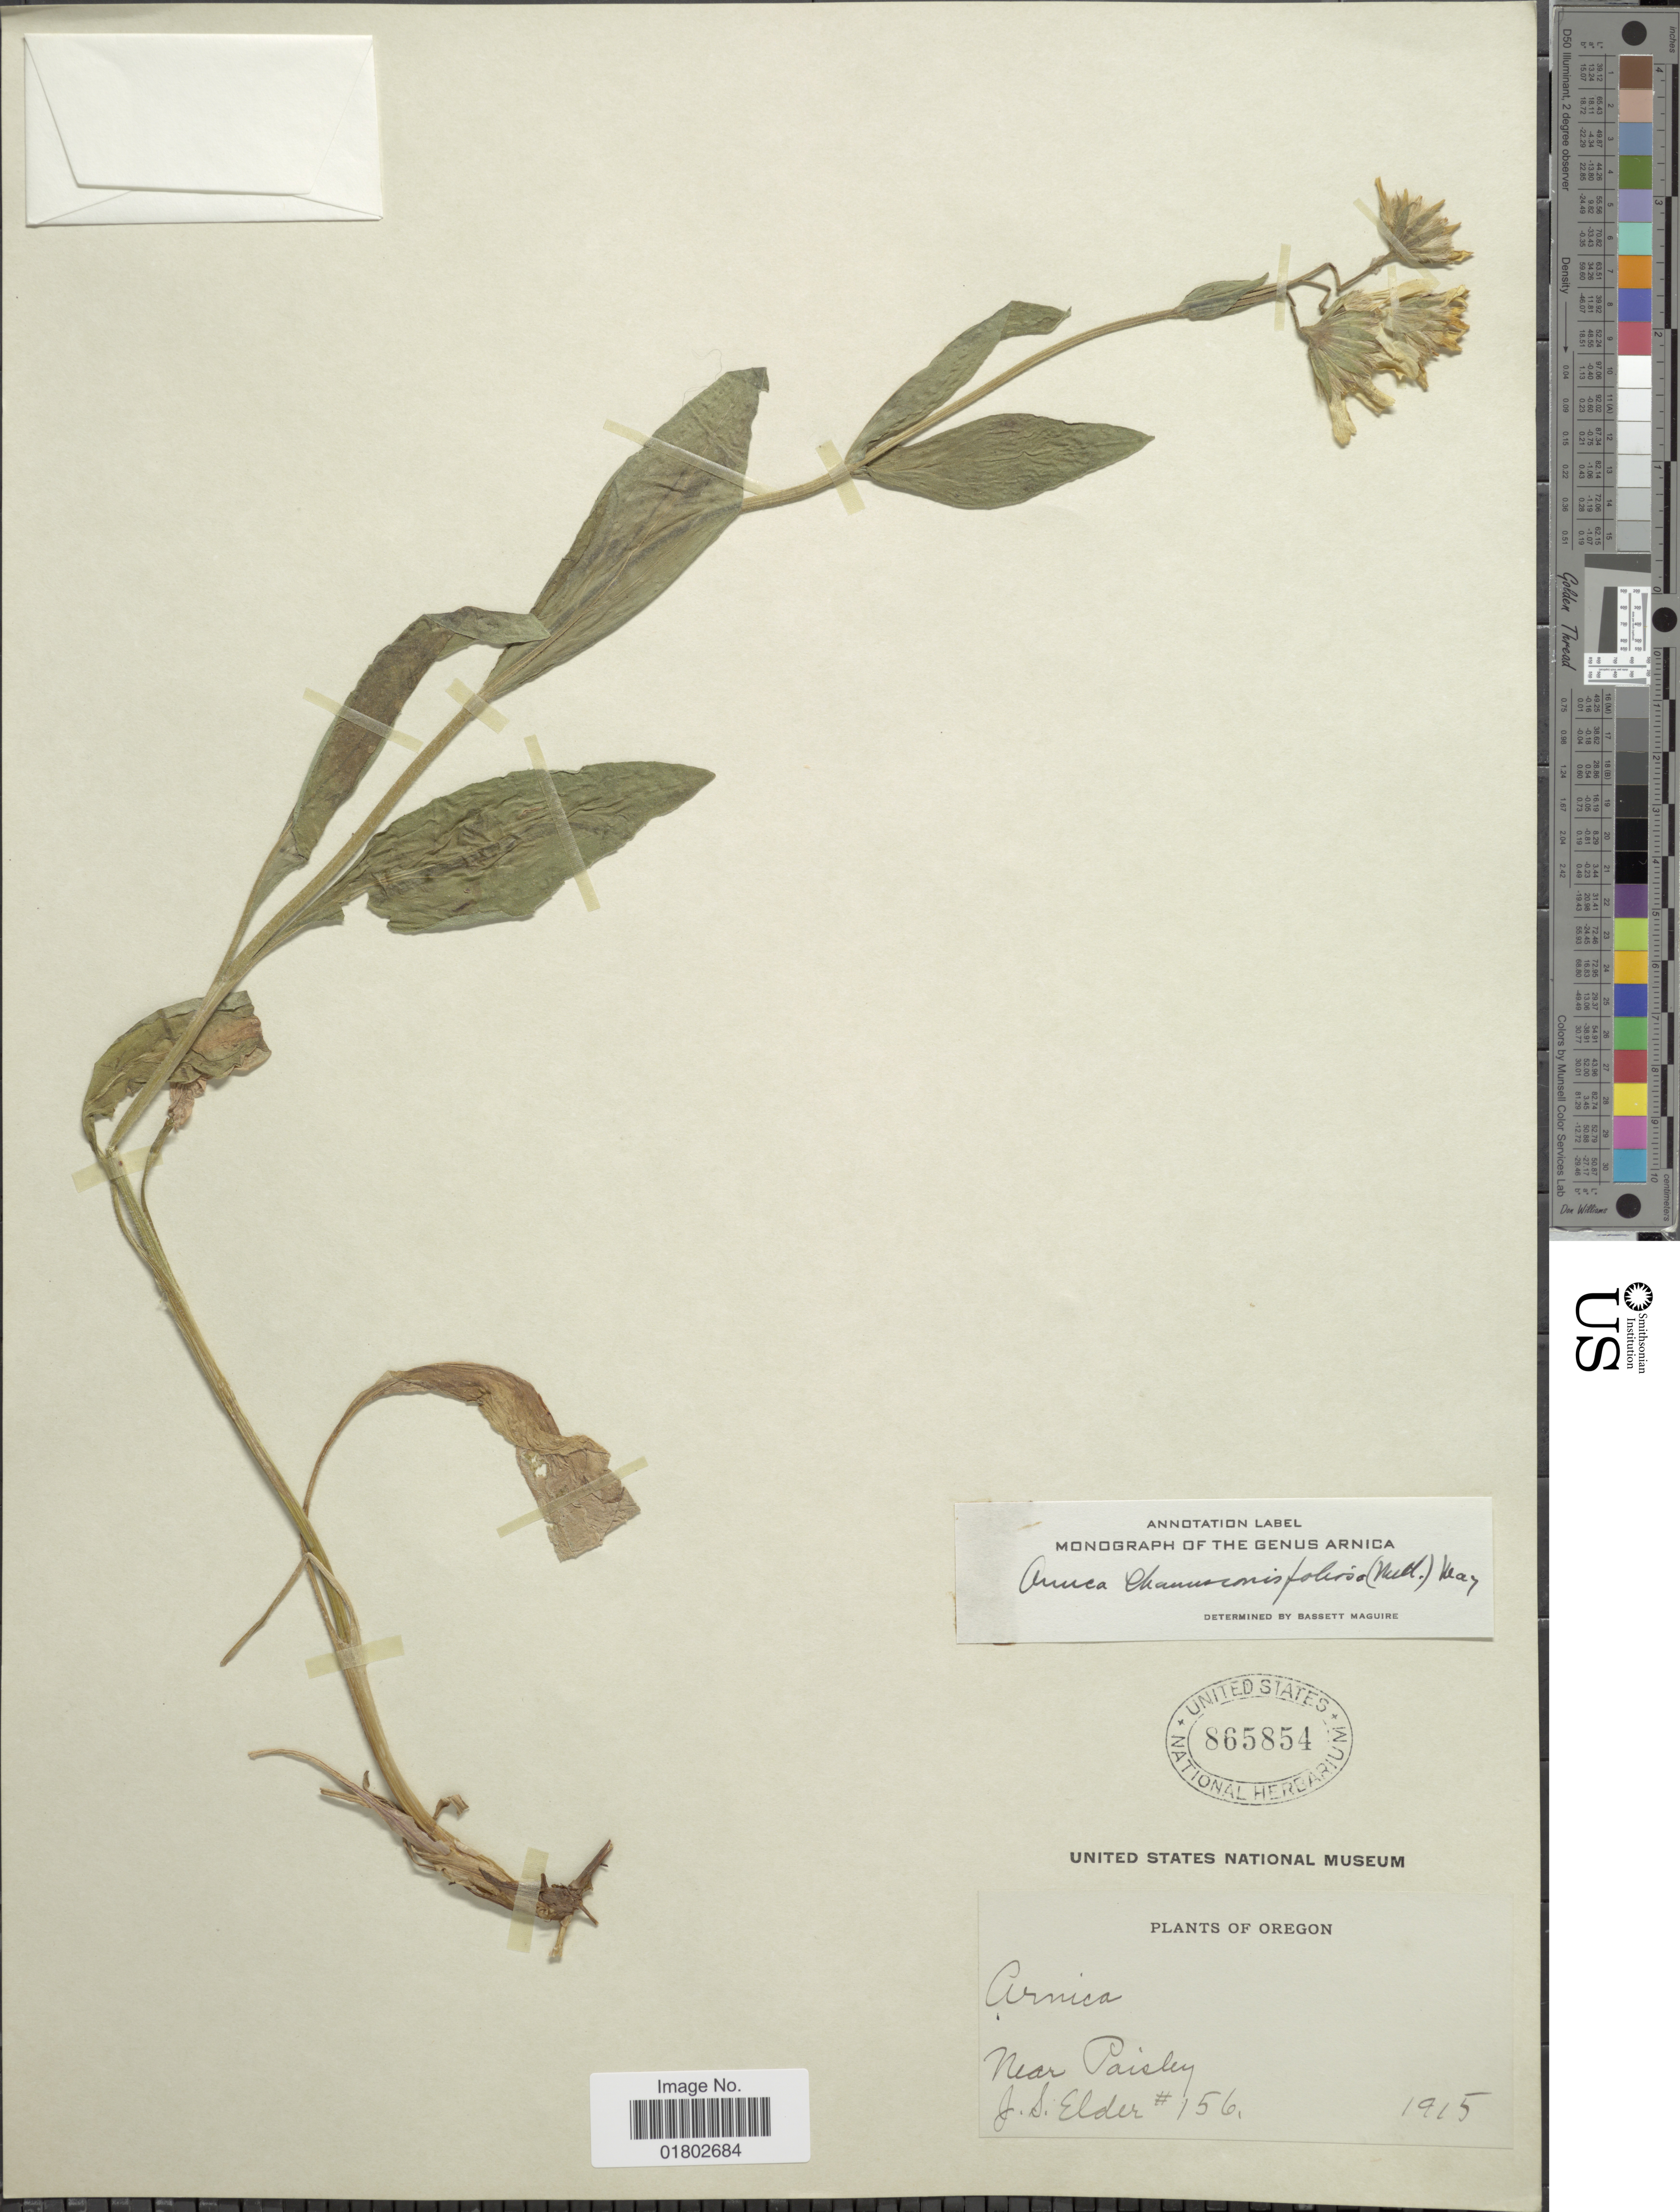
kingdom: Plantae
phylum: Tracheophyta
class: Magnoliopsida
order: Asterales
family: Asteraceae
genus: Arnica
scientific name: Arnica chamissonis subsp. foliosa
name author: (Nutt.) Maguire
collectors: J. Elder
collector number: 156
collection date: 1915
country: United States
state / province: Oregon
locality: Near Paisley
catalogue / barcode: US 865854